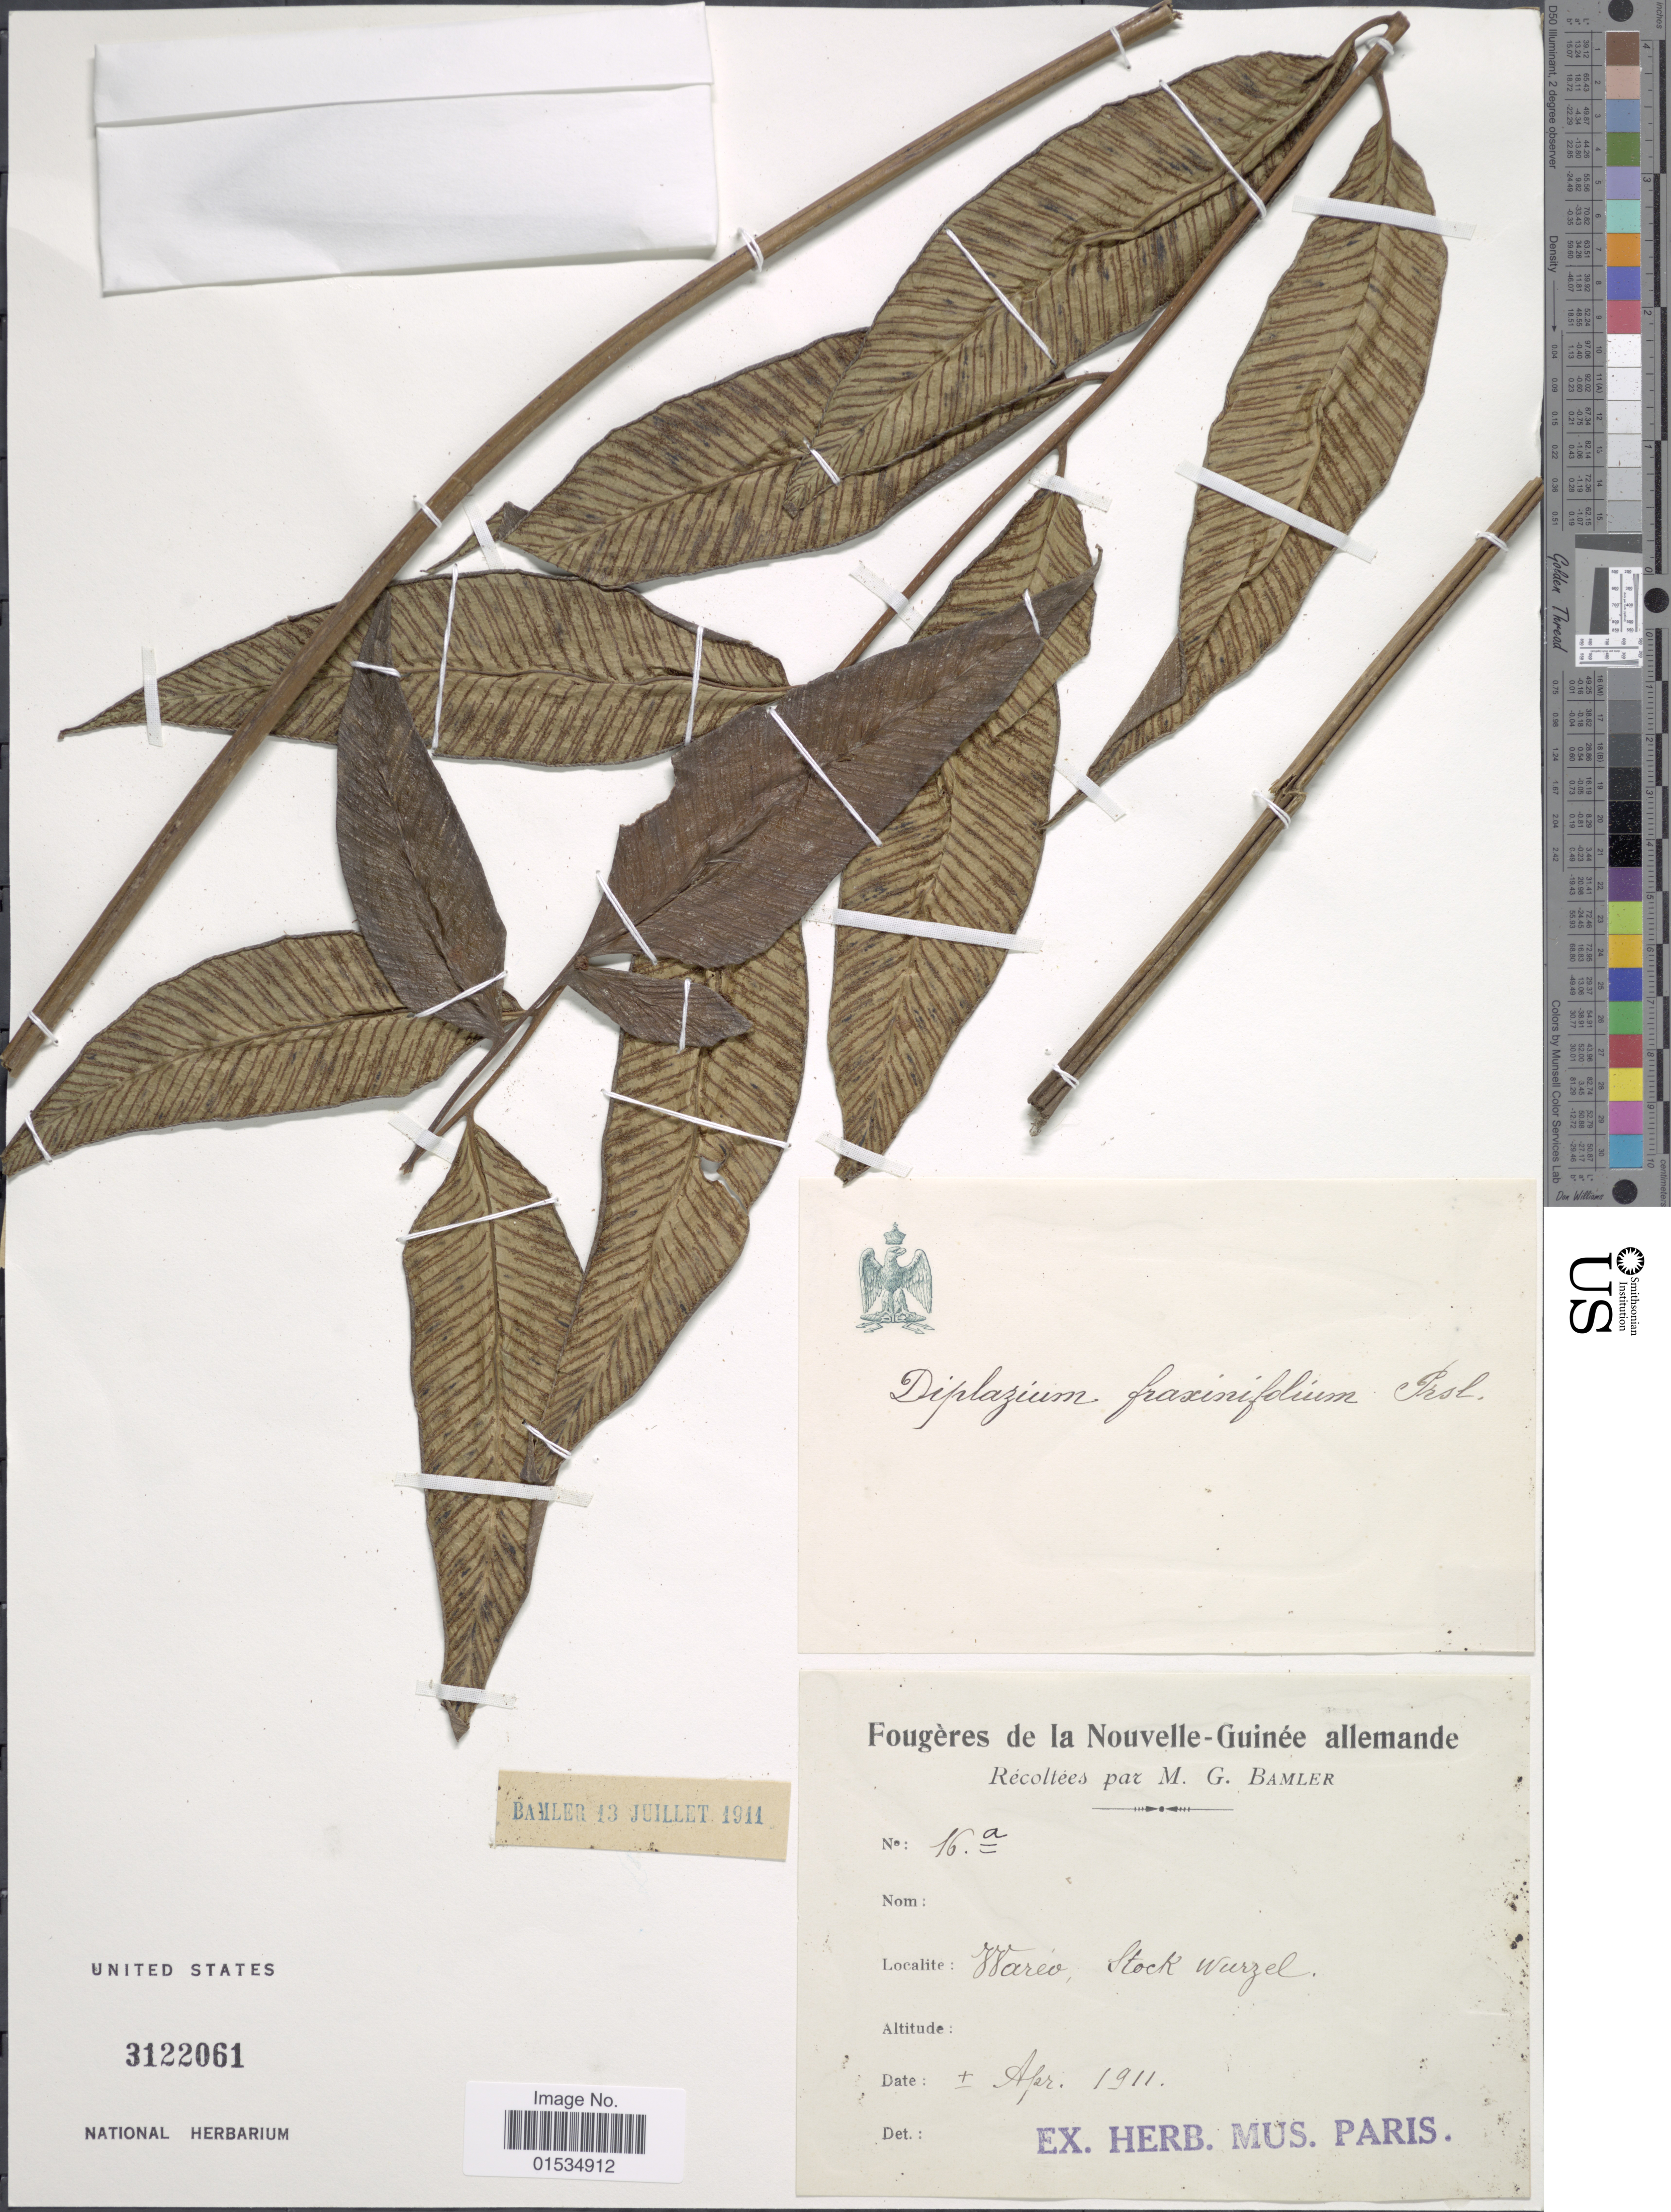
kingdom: Plantae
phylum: Tracheophyta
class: Polypodiopsida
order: Polypodiales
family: Athyriaceae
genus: Diplazium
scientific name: Diplazium fraxinifolium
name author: C. Presl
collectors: M. Bamler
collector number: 16a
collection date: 1911-04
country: Papua New Guinea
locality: Nouvelle-Guinee, Waeo, Stock Wurzel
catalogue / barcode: US 3122061